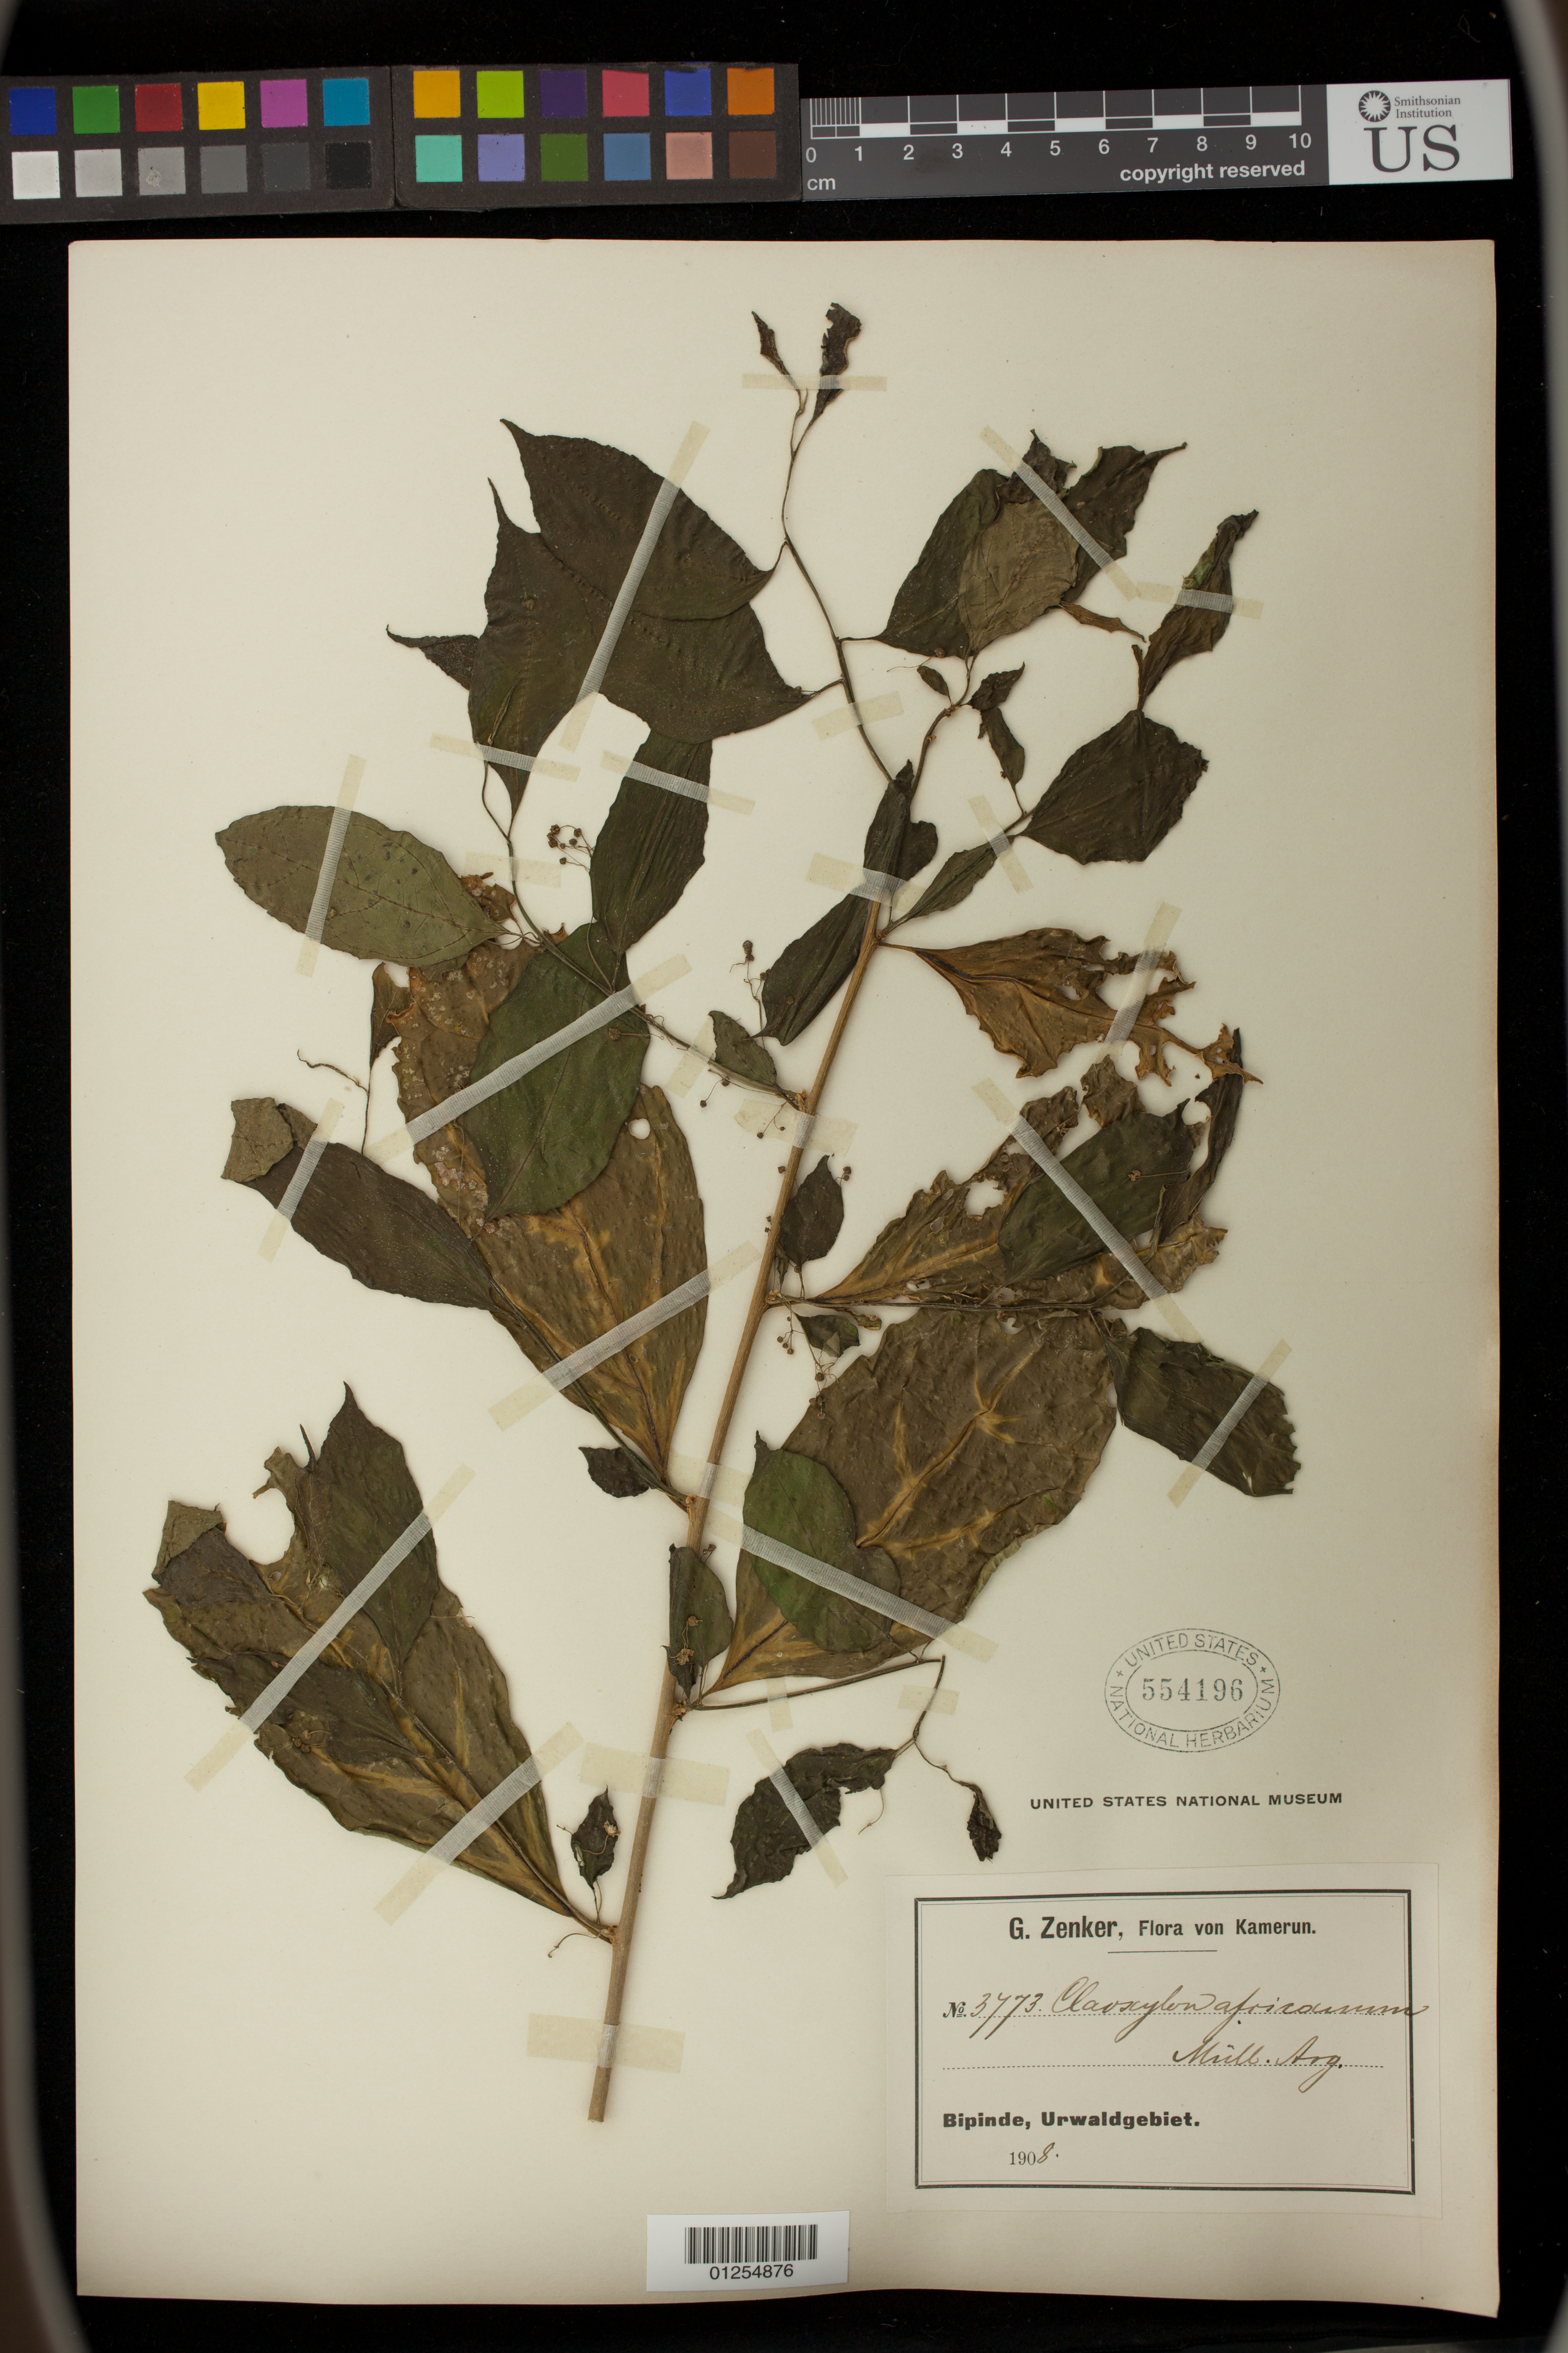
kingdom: Plantae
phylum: Tracheophyta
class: Magnoliopsida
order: Malpighiales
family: Euphorbiaceae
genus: Erythrococca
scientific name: Erythrococca africana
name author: (Baill.) Prain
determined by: Barberá, Patricia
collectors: G. A. Zenker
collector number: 3773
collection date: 1908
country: Cameroon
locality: Kamerun, Bipinde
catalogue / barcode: US 554196